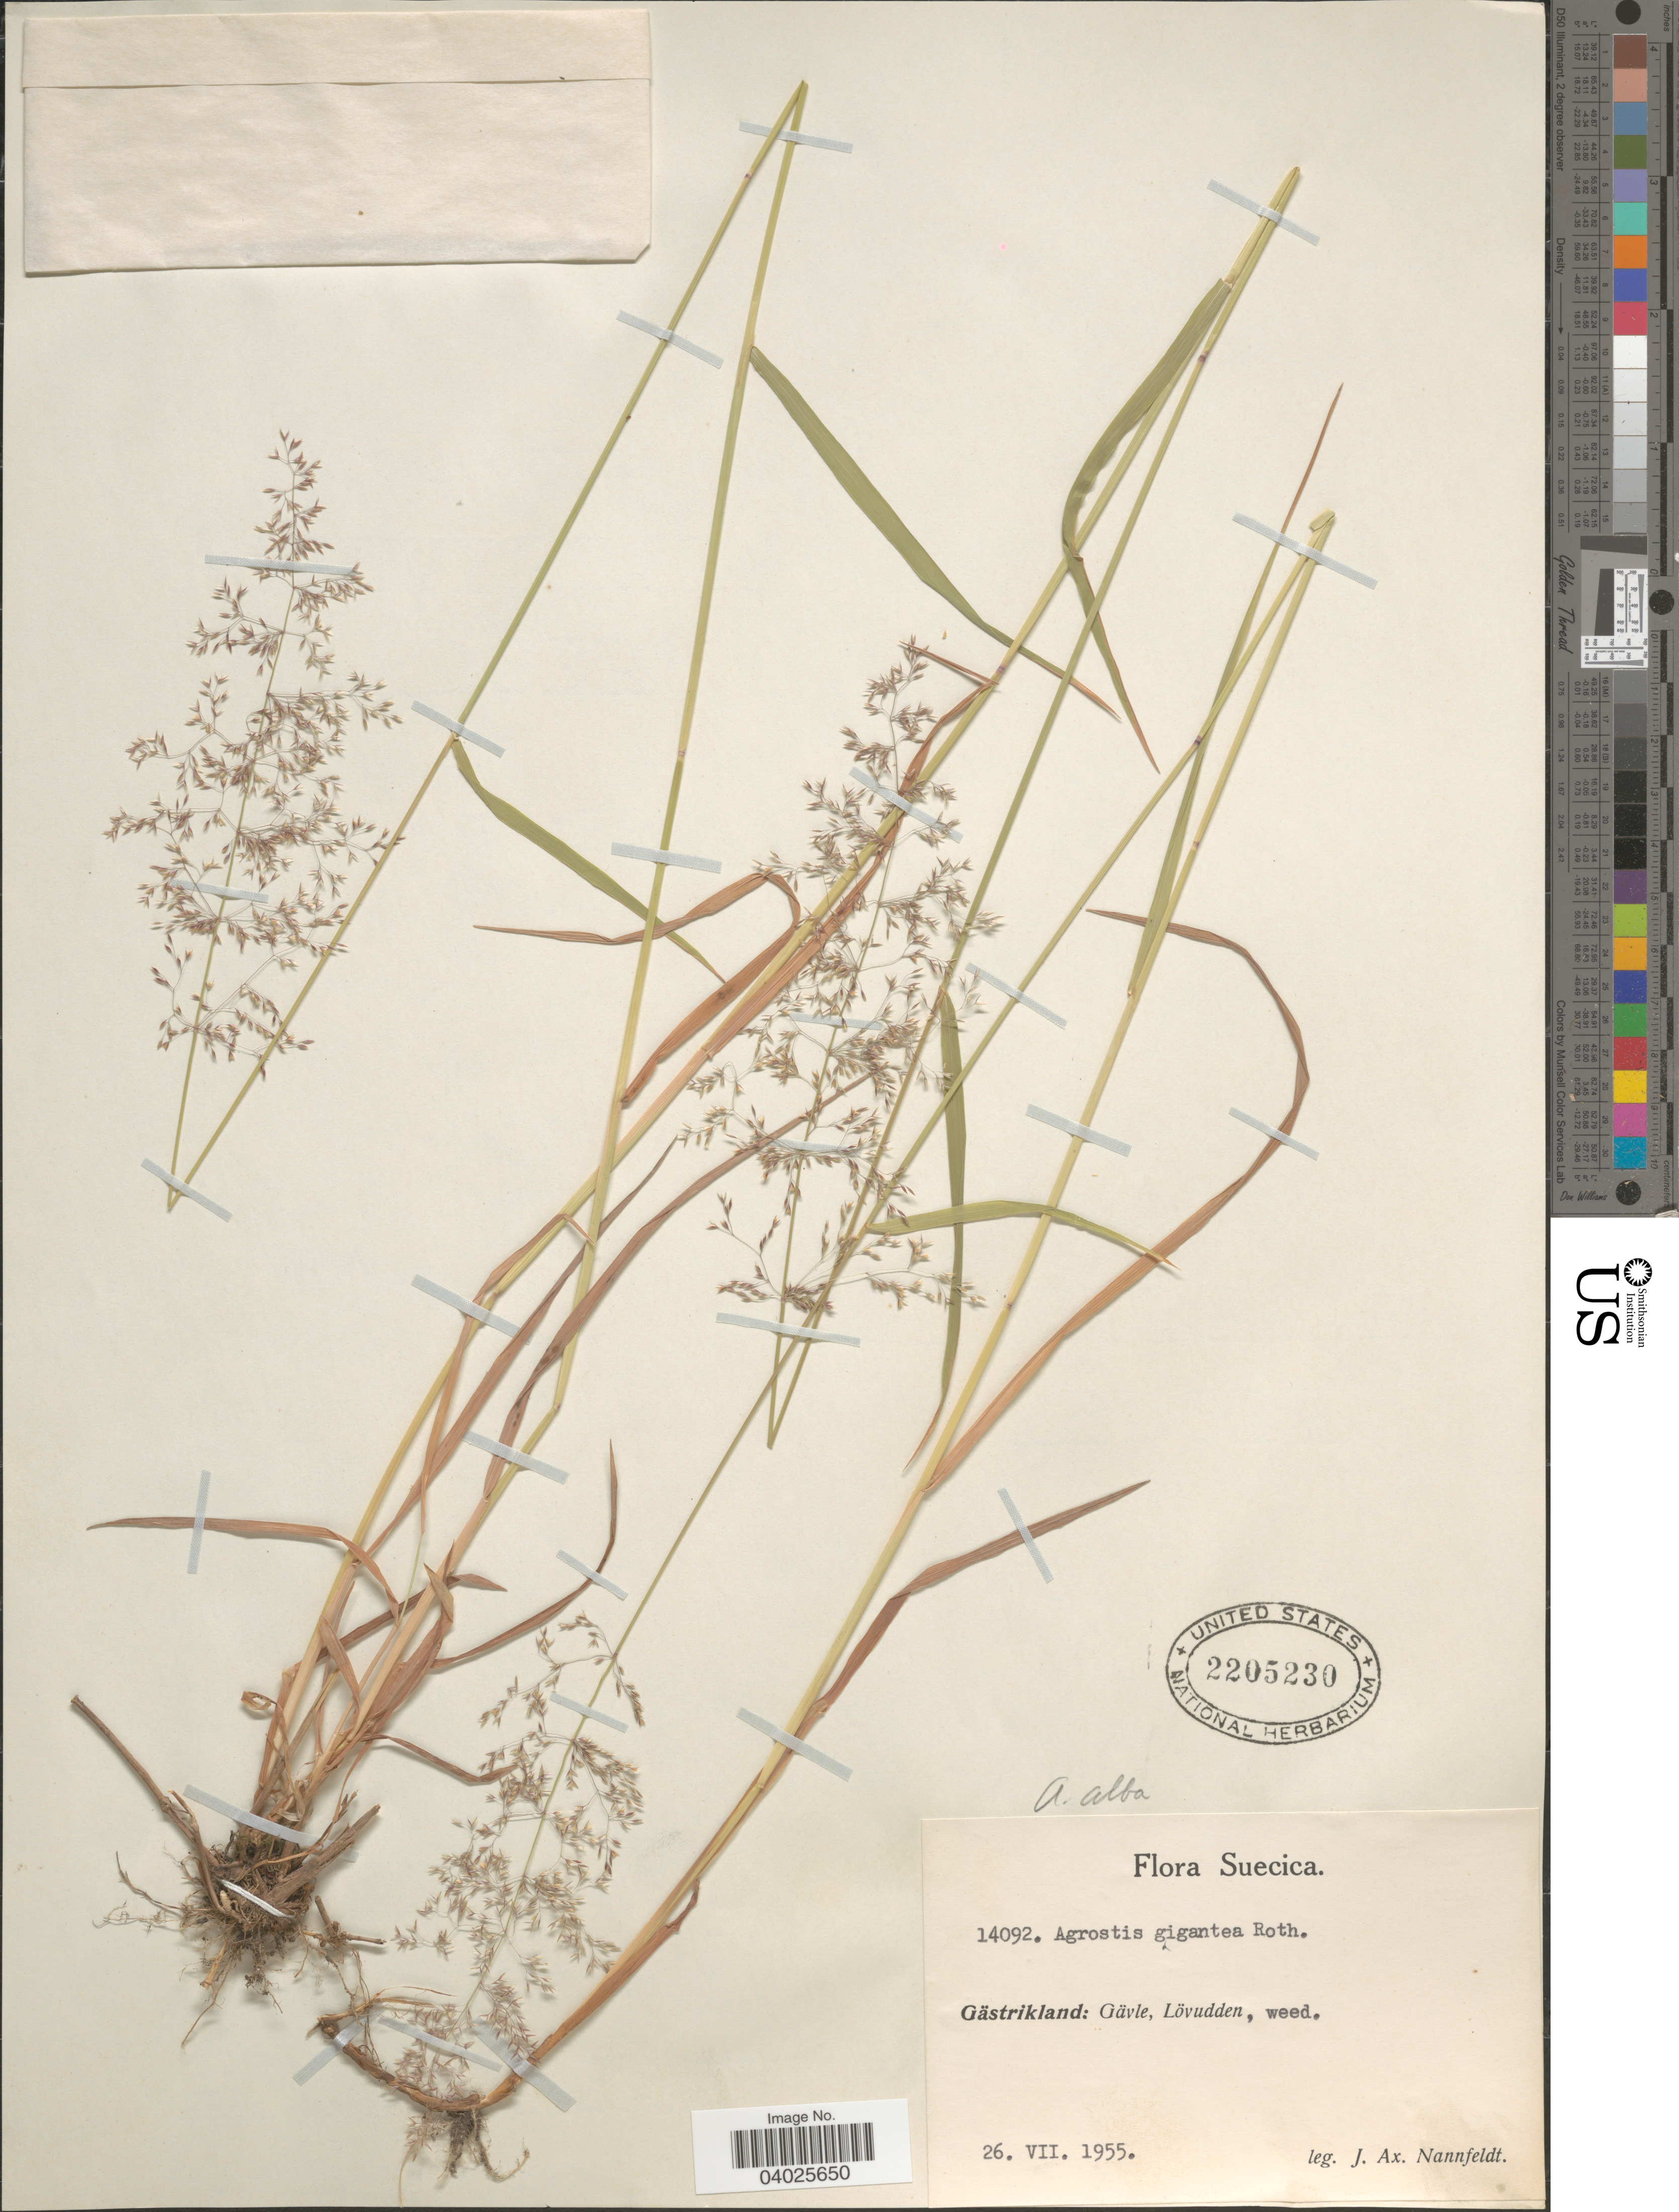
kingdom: Plantae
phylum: Tracheophyta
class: Liliopsida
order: Poales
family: Poaceae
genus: Agrostis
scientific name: Agrostis gigantea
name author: Roth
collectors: J. Nannfeldt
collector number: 14092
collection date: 1955-07-26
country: Sweden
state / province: Gavleborg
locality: Suecica. Gästrikland: Gävle, Lövudden.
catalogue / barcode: US 2205230